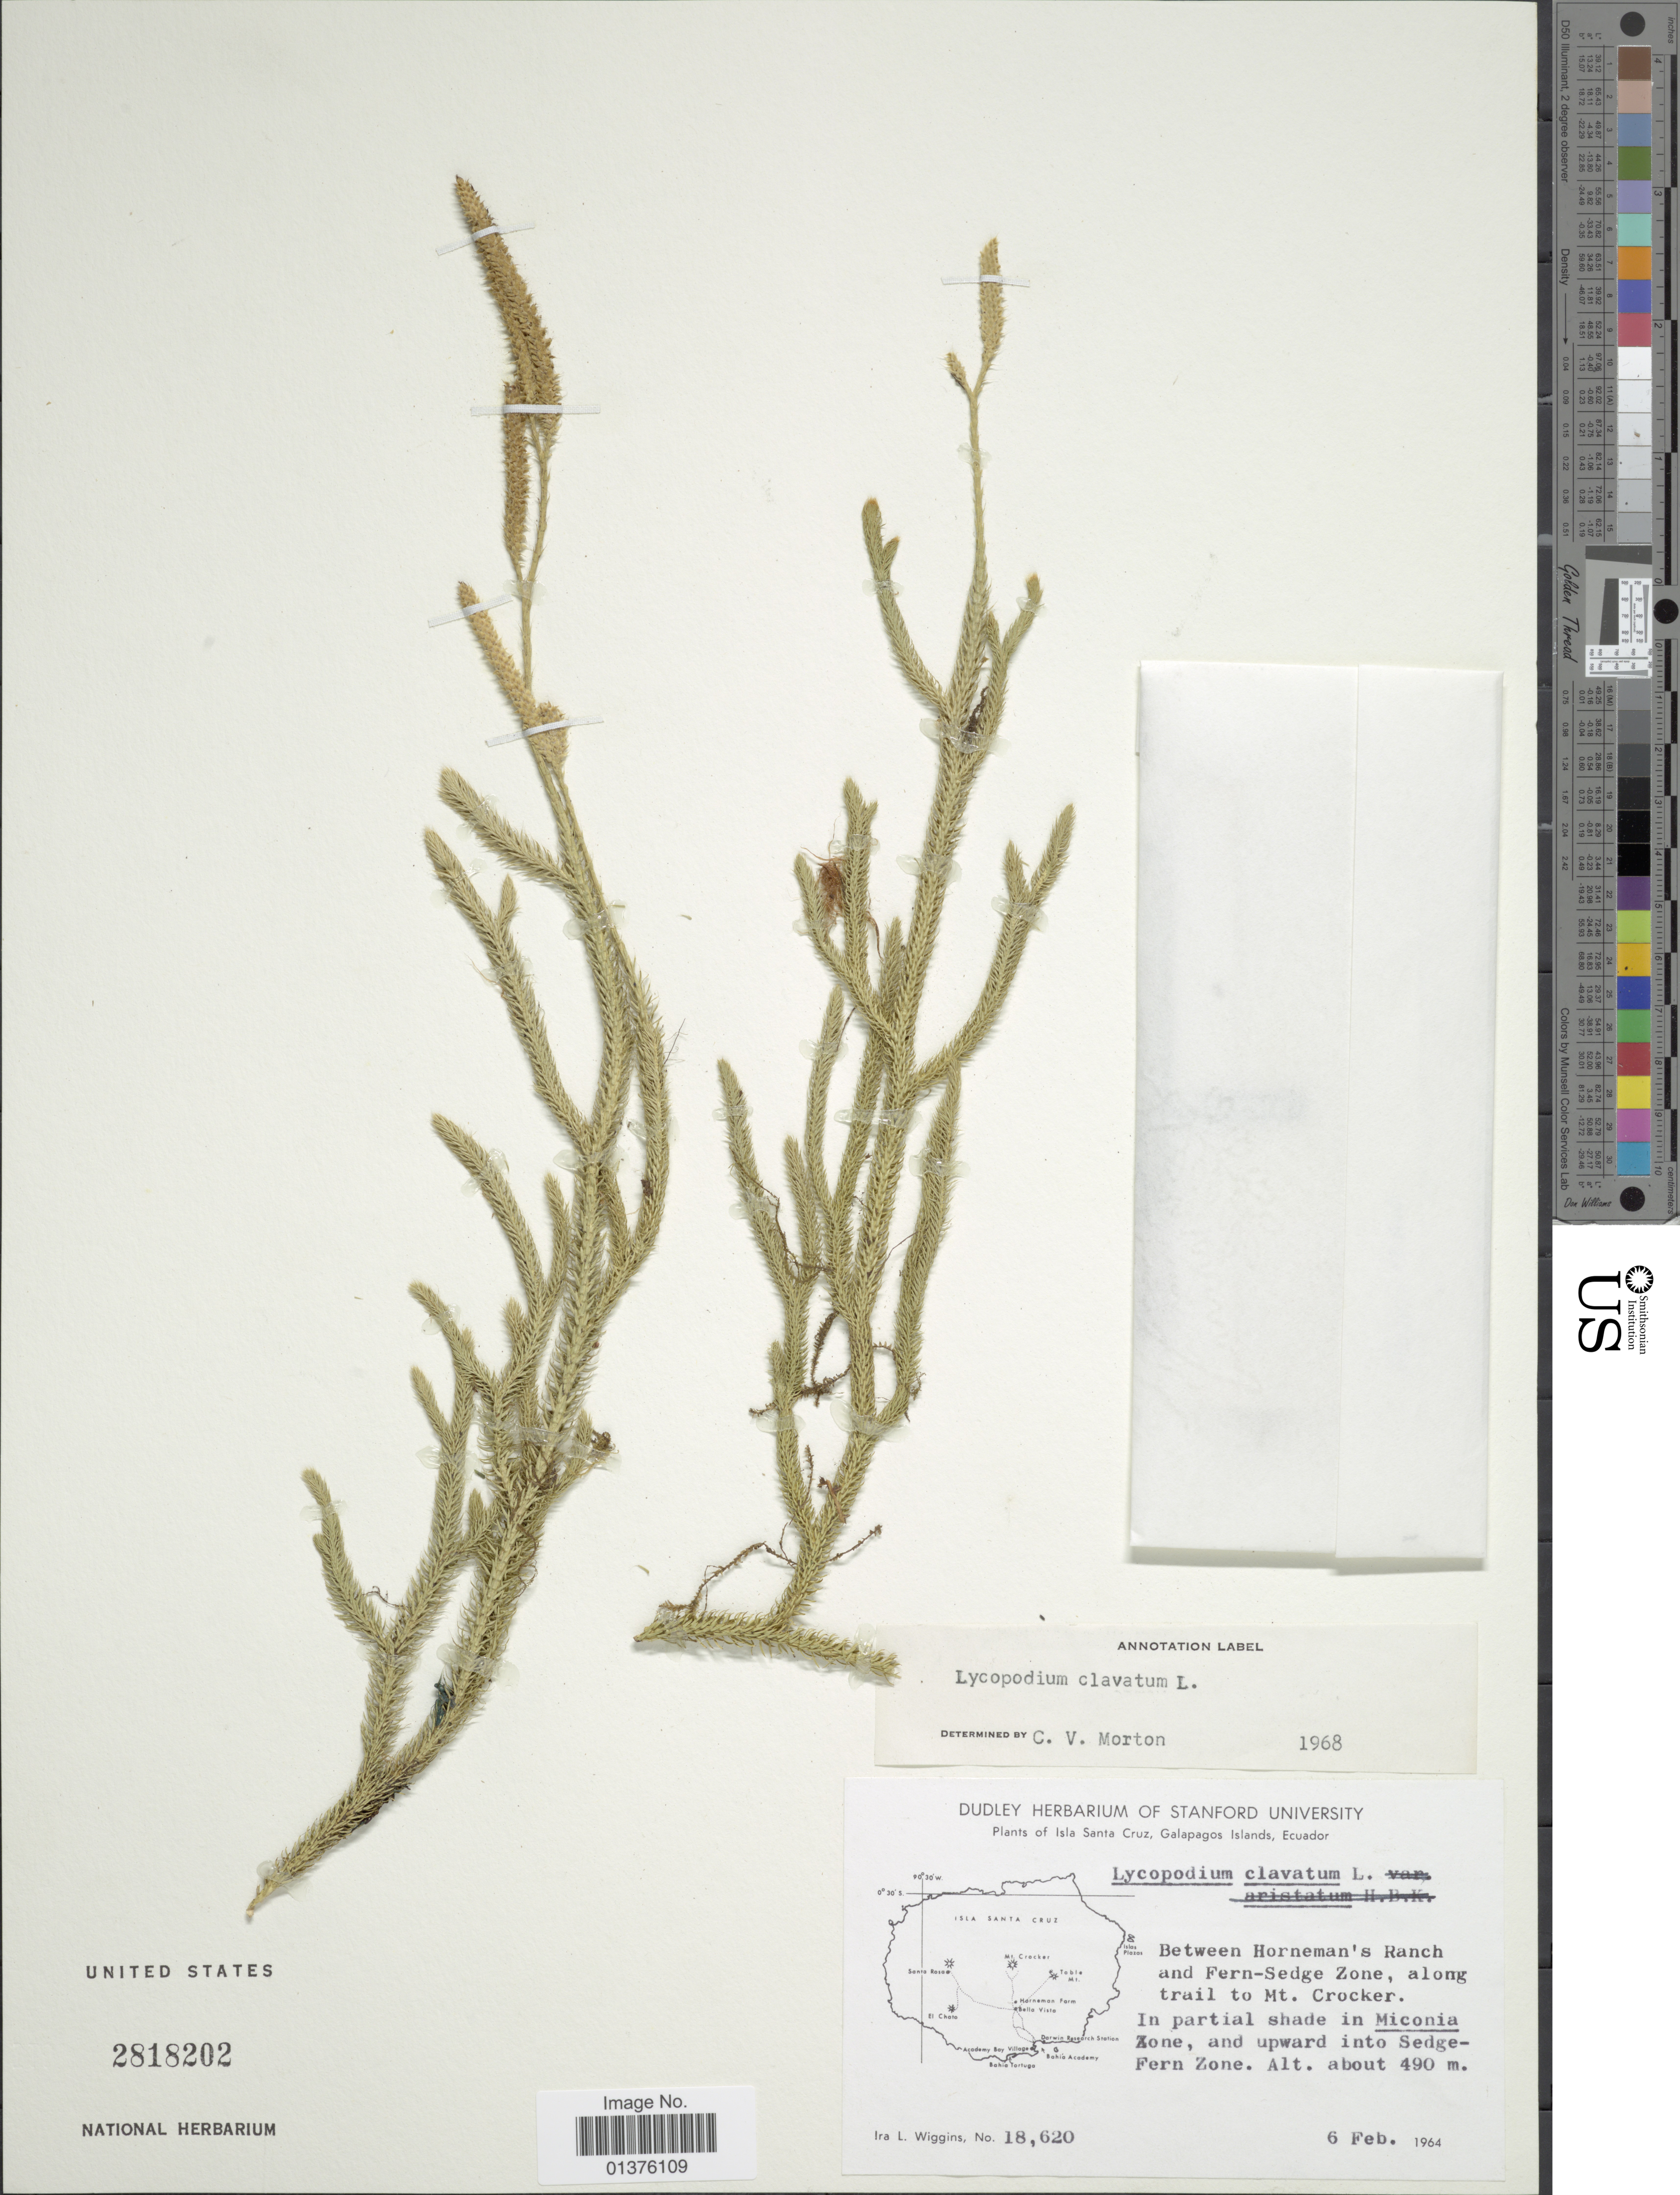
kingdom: Plantae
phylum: Tracheophyta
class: Lycopodiopsida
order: Lycopodiales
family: Lycopodiaceae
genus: Lycopodium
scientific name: Lycopodium clavatum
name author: L.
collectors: I. L. Wiggins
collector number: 18620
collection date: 1964-02-06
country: Ecuador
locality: Isla Santa Cruz, Galapagos Islands, Between Horneman's Ranch and Fern-Sedge Zone, along trail to Mt. Crocker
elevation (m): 490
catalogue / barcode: US 2818202